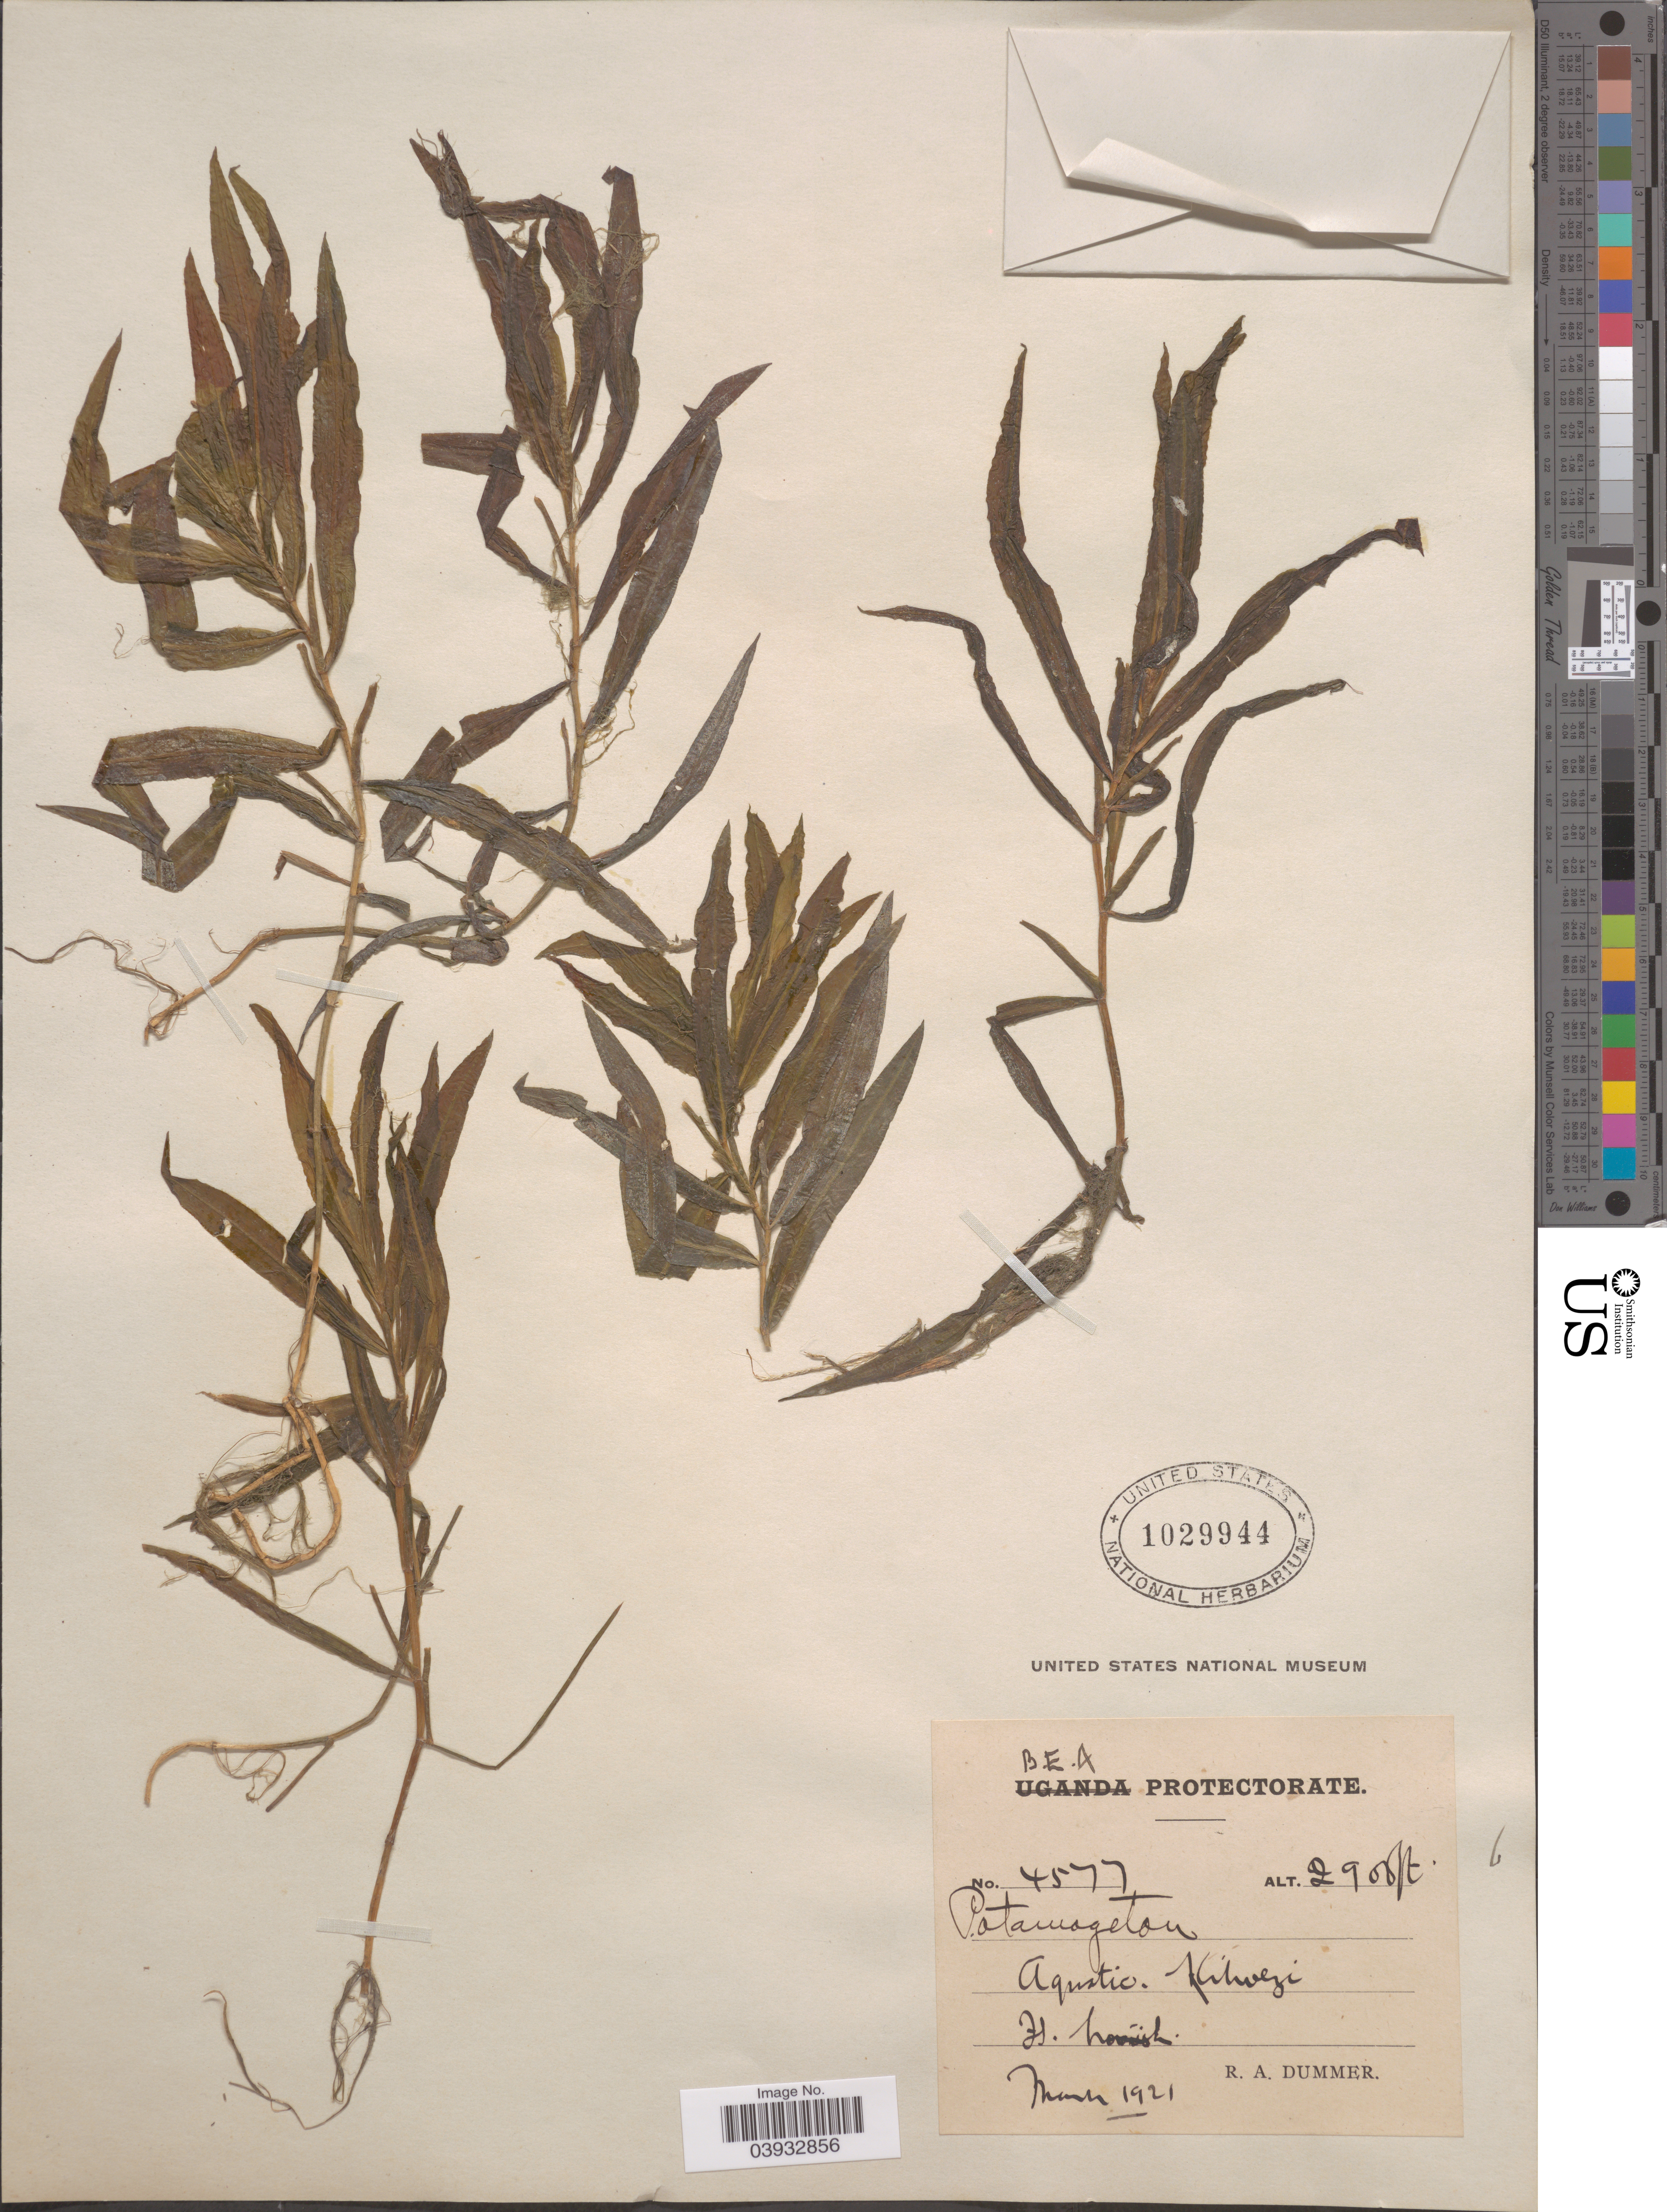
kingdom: Plantae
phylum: Tracheophyta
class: Liliopsida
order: Alismatales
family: Potamogetonaceae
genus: Potamogeton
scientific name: Potamogeton sp.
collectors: R. Dümmer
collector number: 4577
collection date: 1921-03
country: Kenya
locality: B. E. A Protectorate. Agustio. Kilwezi.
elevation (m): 884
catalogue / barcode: US 1029944